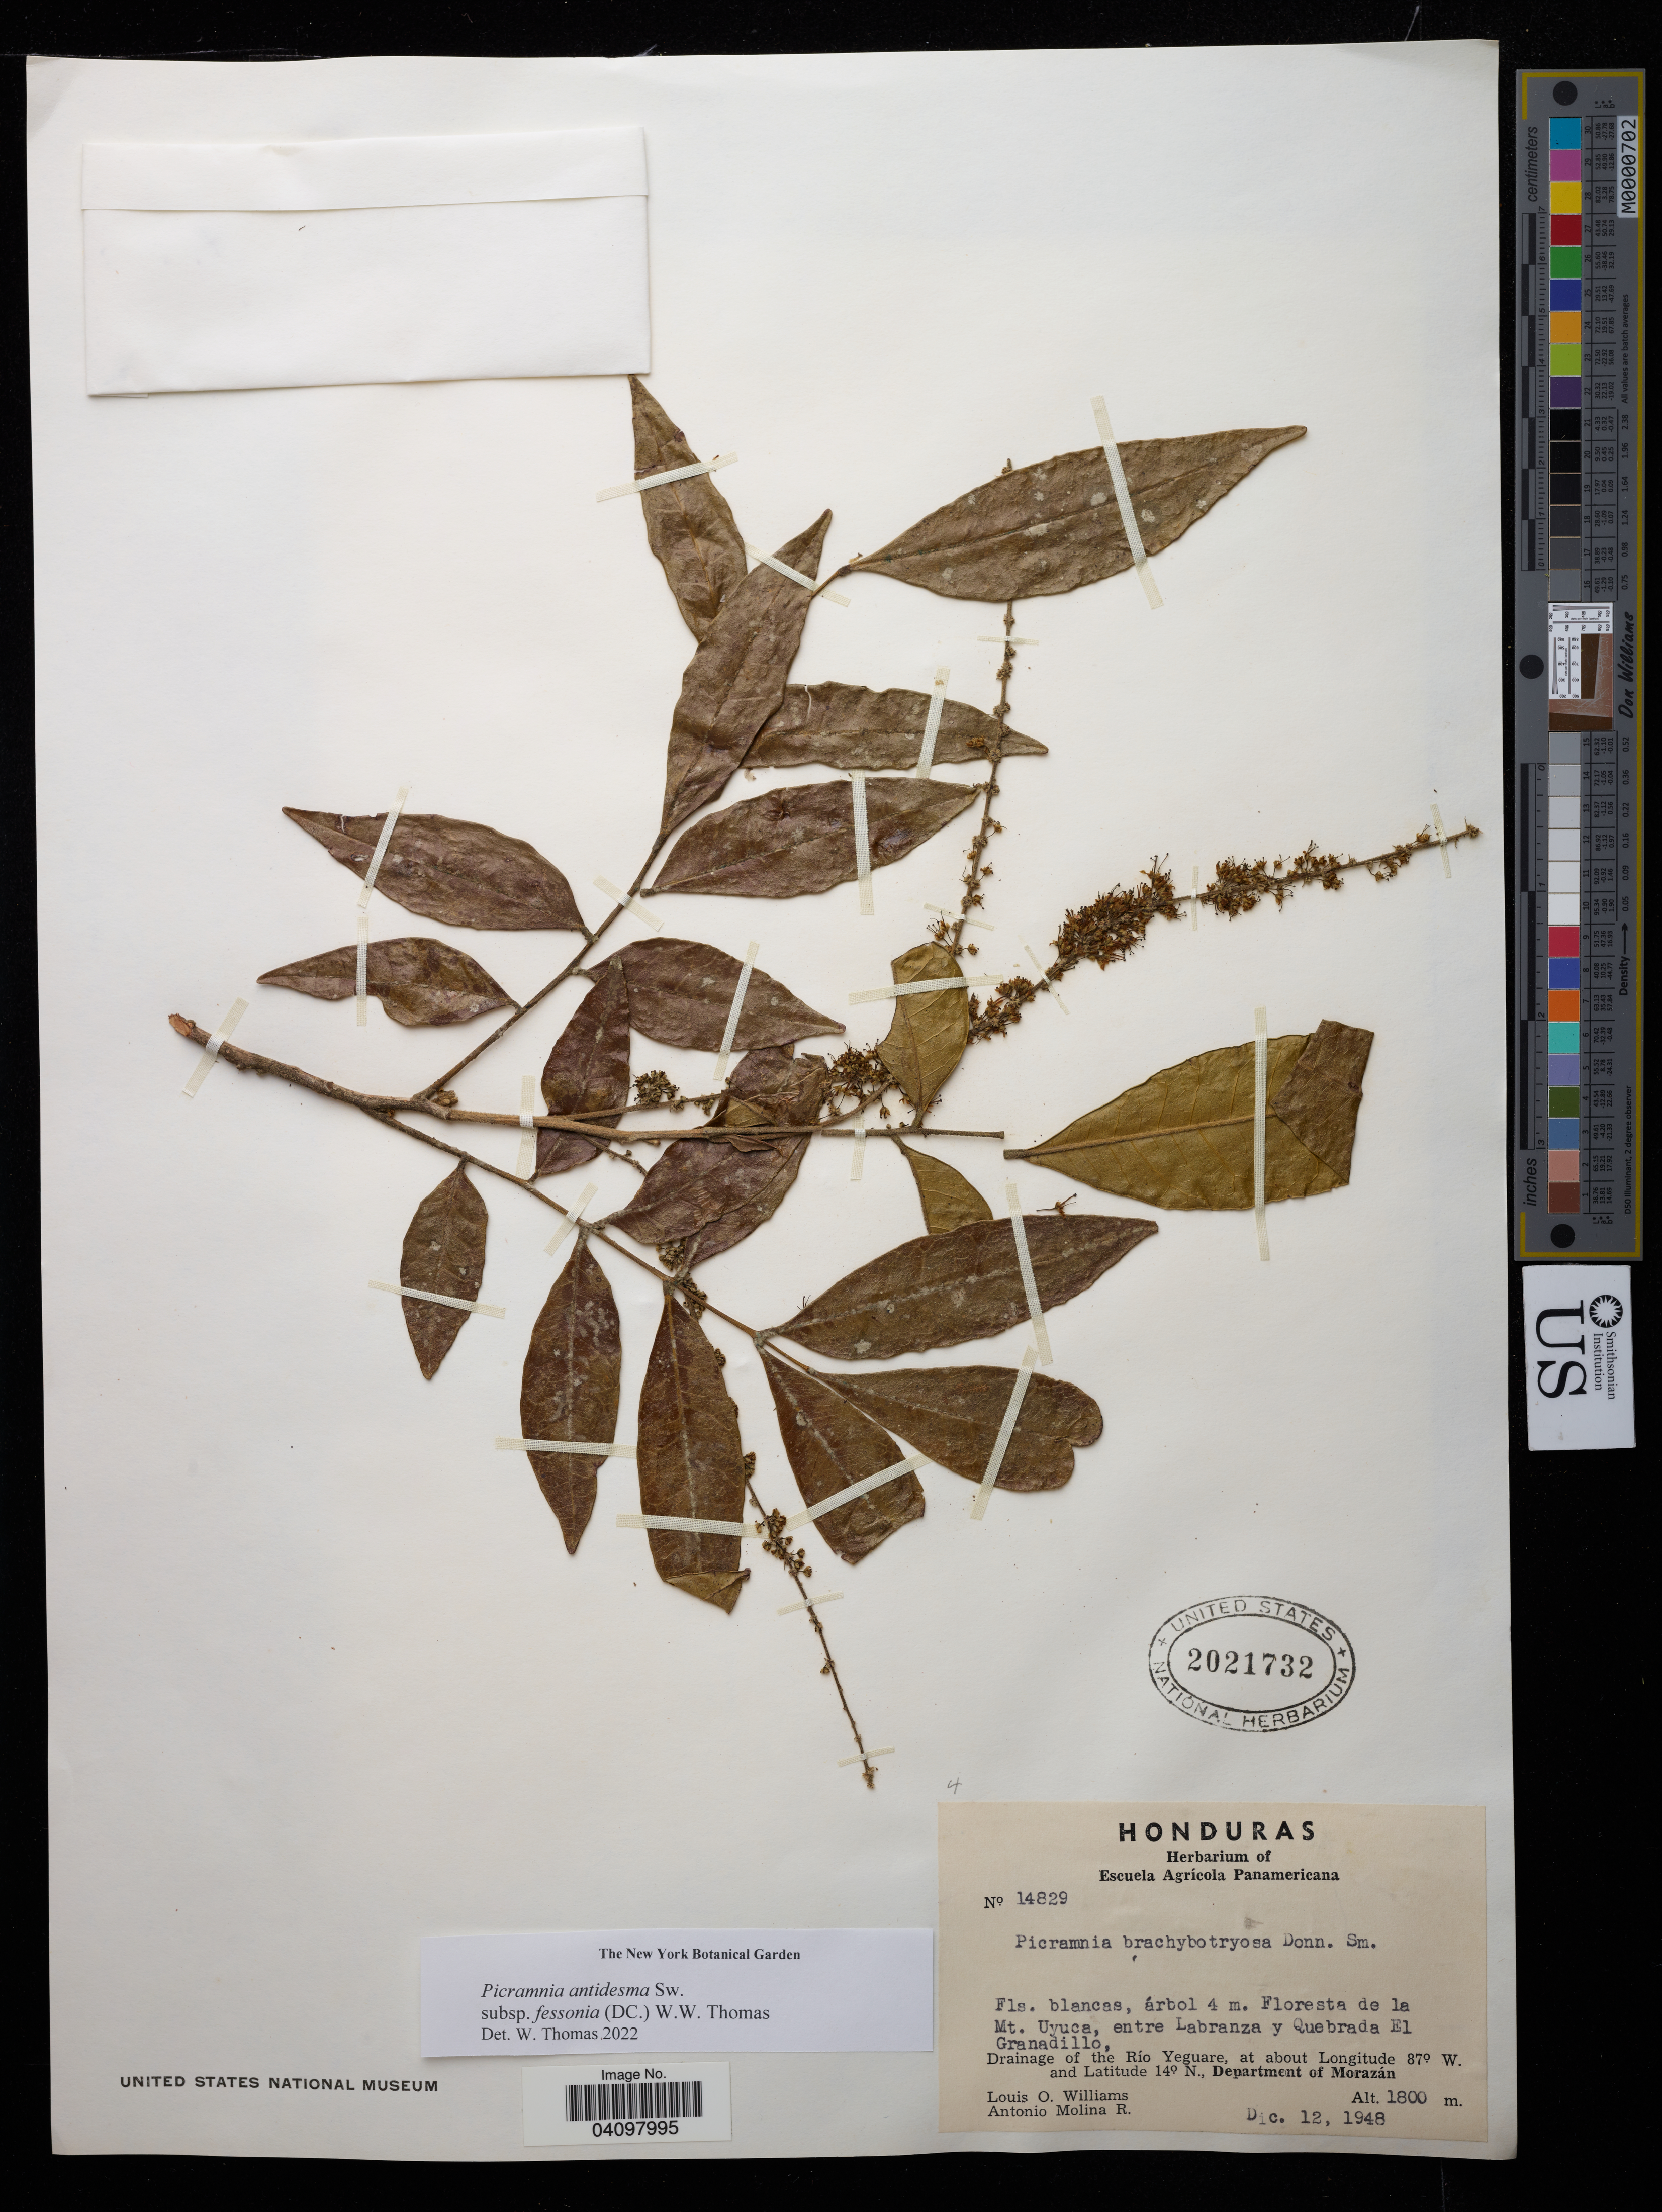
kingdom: Plantae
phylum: Tracheophyta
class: Magnoliopsida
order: Picramniales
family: Picramniaceae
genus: Picramnia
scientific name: Picramnia antidesma subsp. fessonia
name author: (DC.) W.W. Thomas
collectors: L. Williams & A. R. Molina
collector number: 14829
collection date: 1948-12-12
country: Honduras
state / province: Fco. Morazán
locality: Mt. Uyuca, entre Labranza y Quebrada El Granadillo, Drainage of the Río Yeguare, Department of Morazán.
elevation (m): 1800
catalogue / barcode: US 2021732